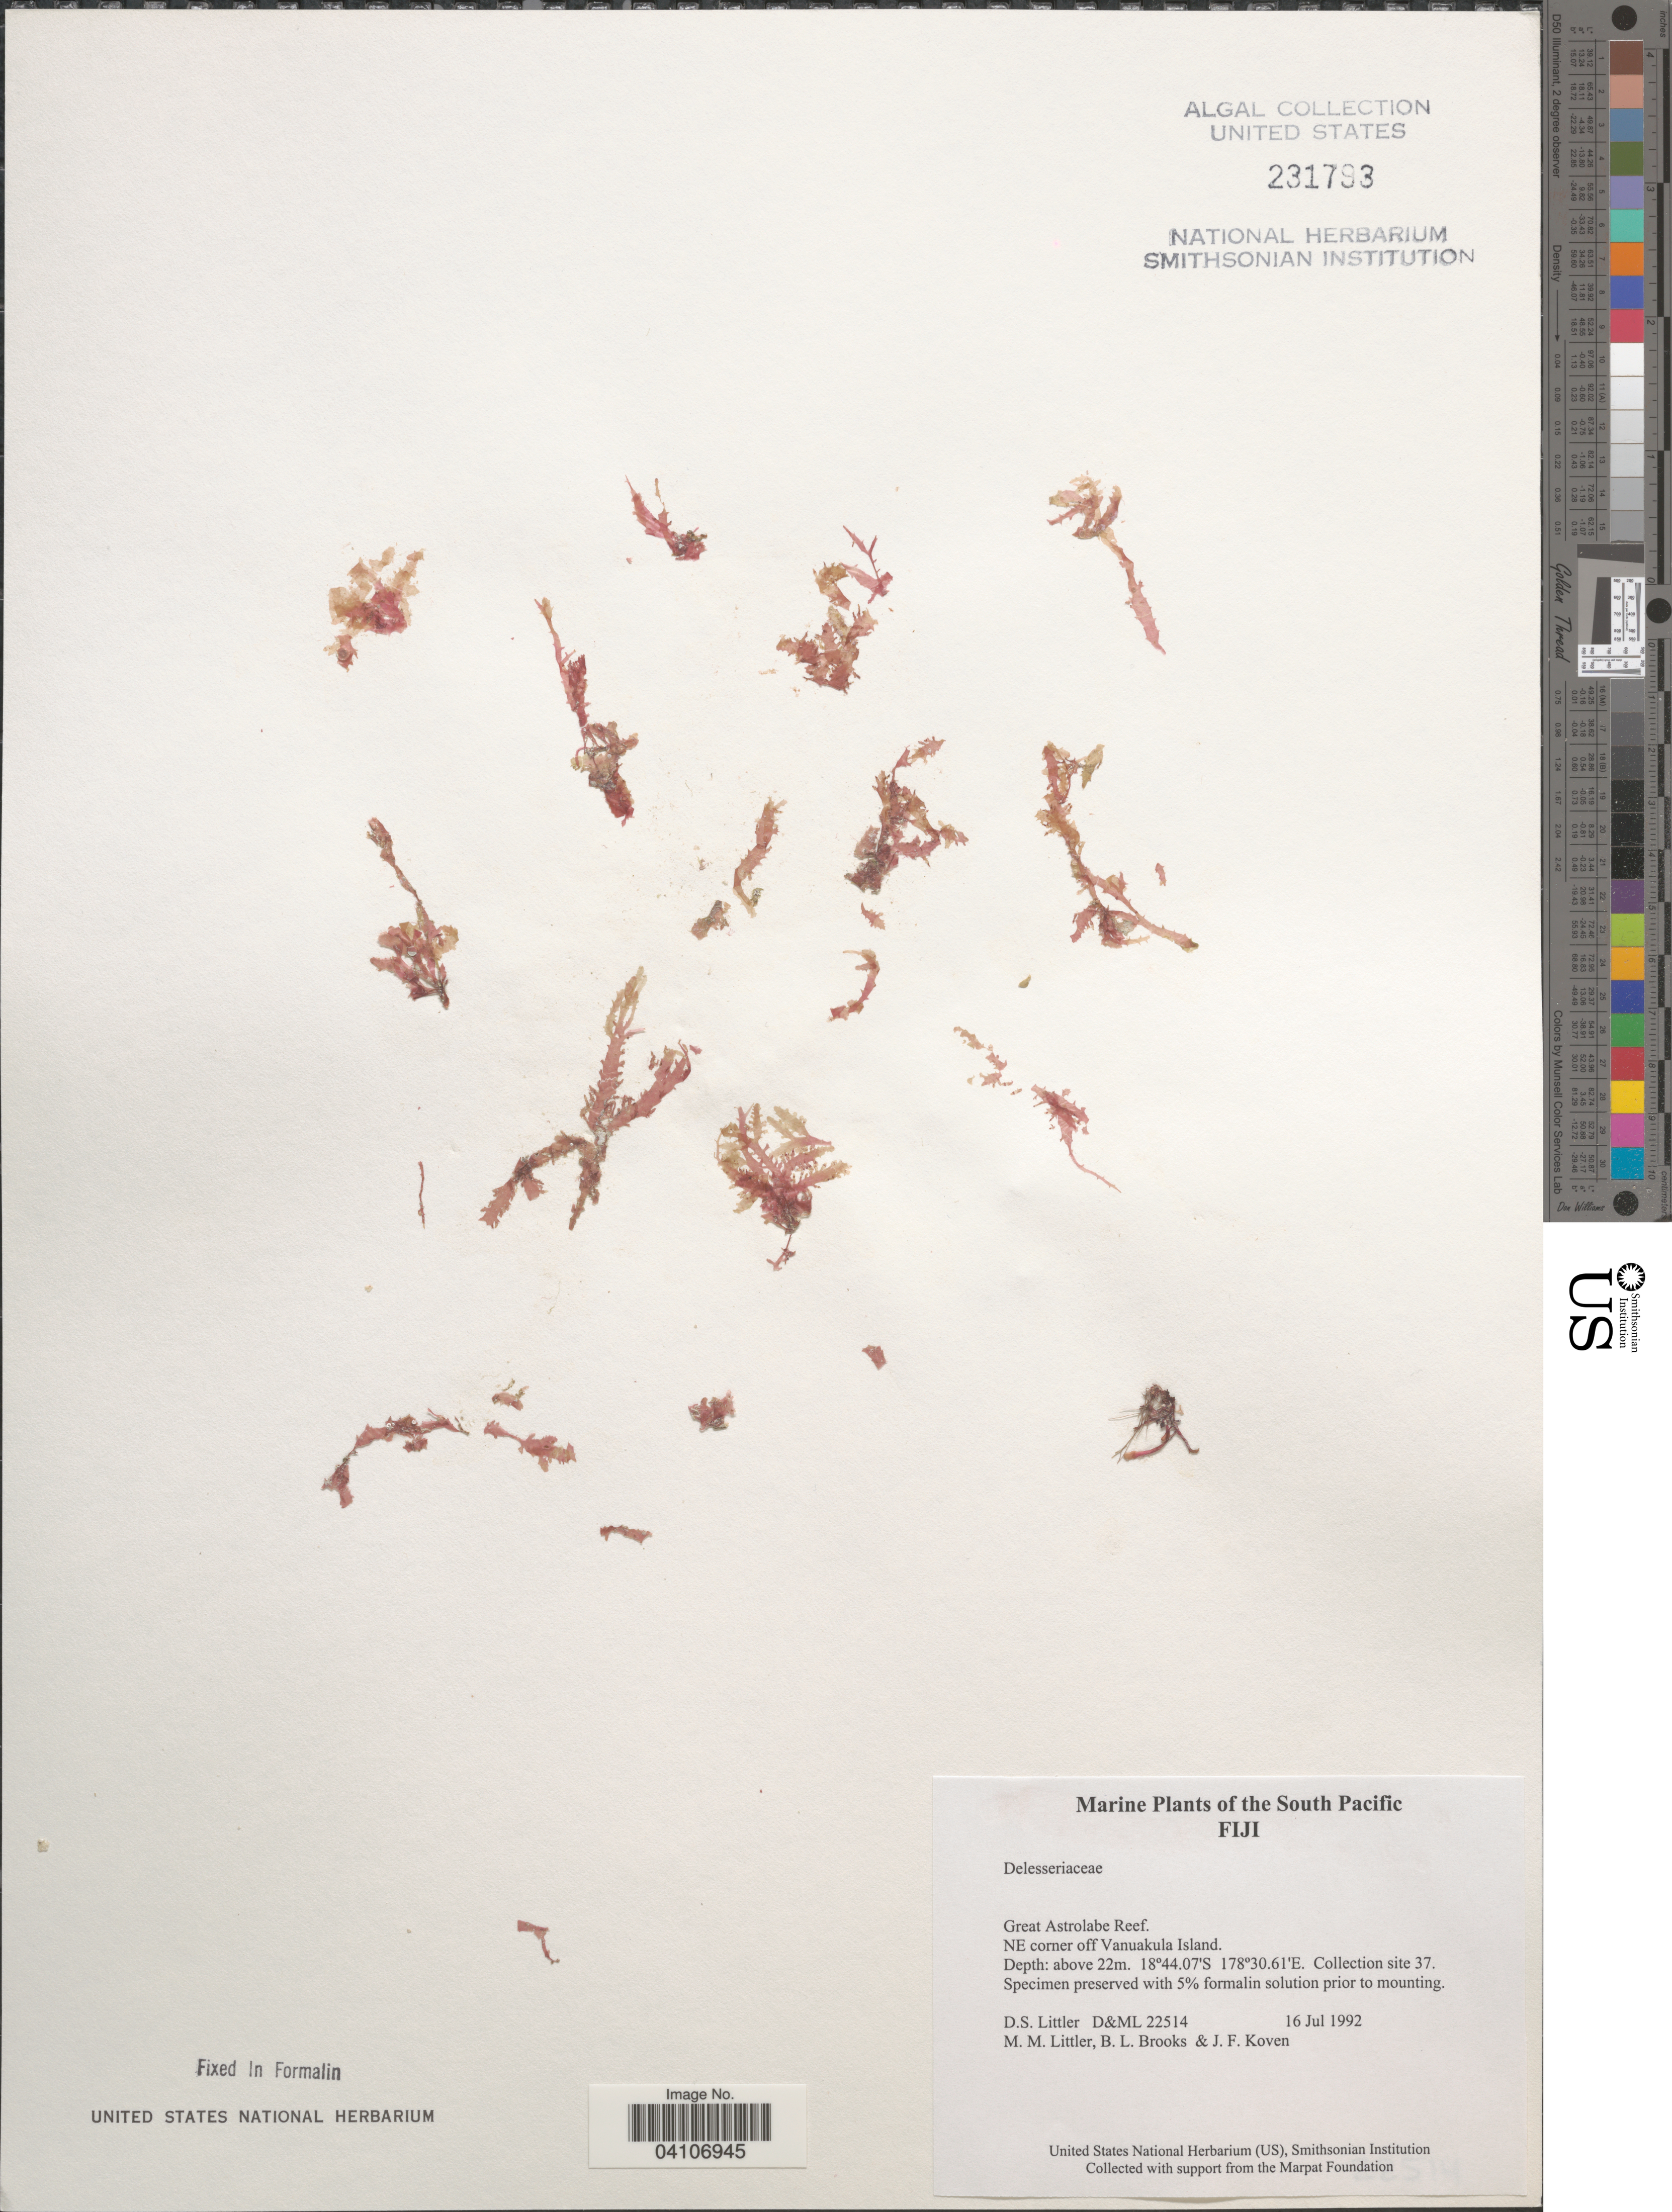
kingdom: Plantae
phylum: Rhodophyta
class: Florideophyceae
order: Ceramiales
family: Delesseriaceae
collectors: D. S. Littler, B. Brooks & J. Koven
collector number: D&ML22514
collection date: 1992-07-16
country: Fiji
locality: Great Astrolabe Reef. NE corner off Vanuakula Island. Collection site 37.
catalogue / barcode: US 231793